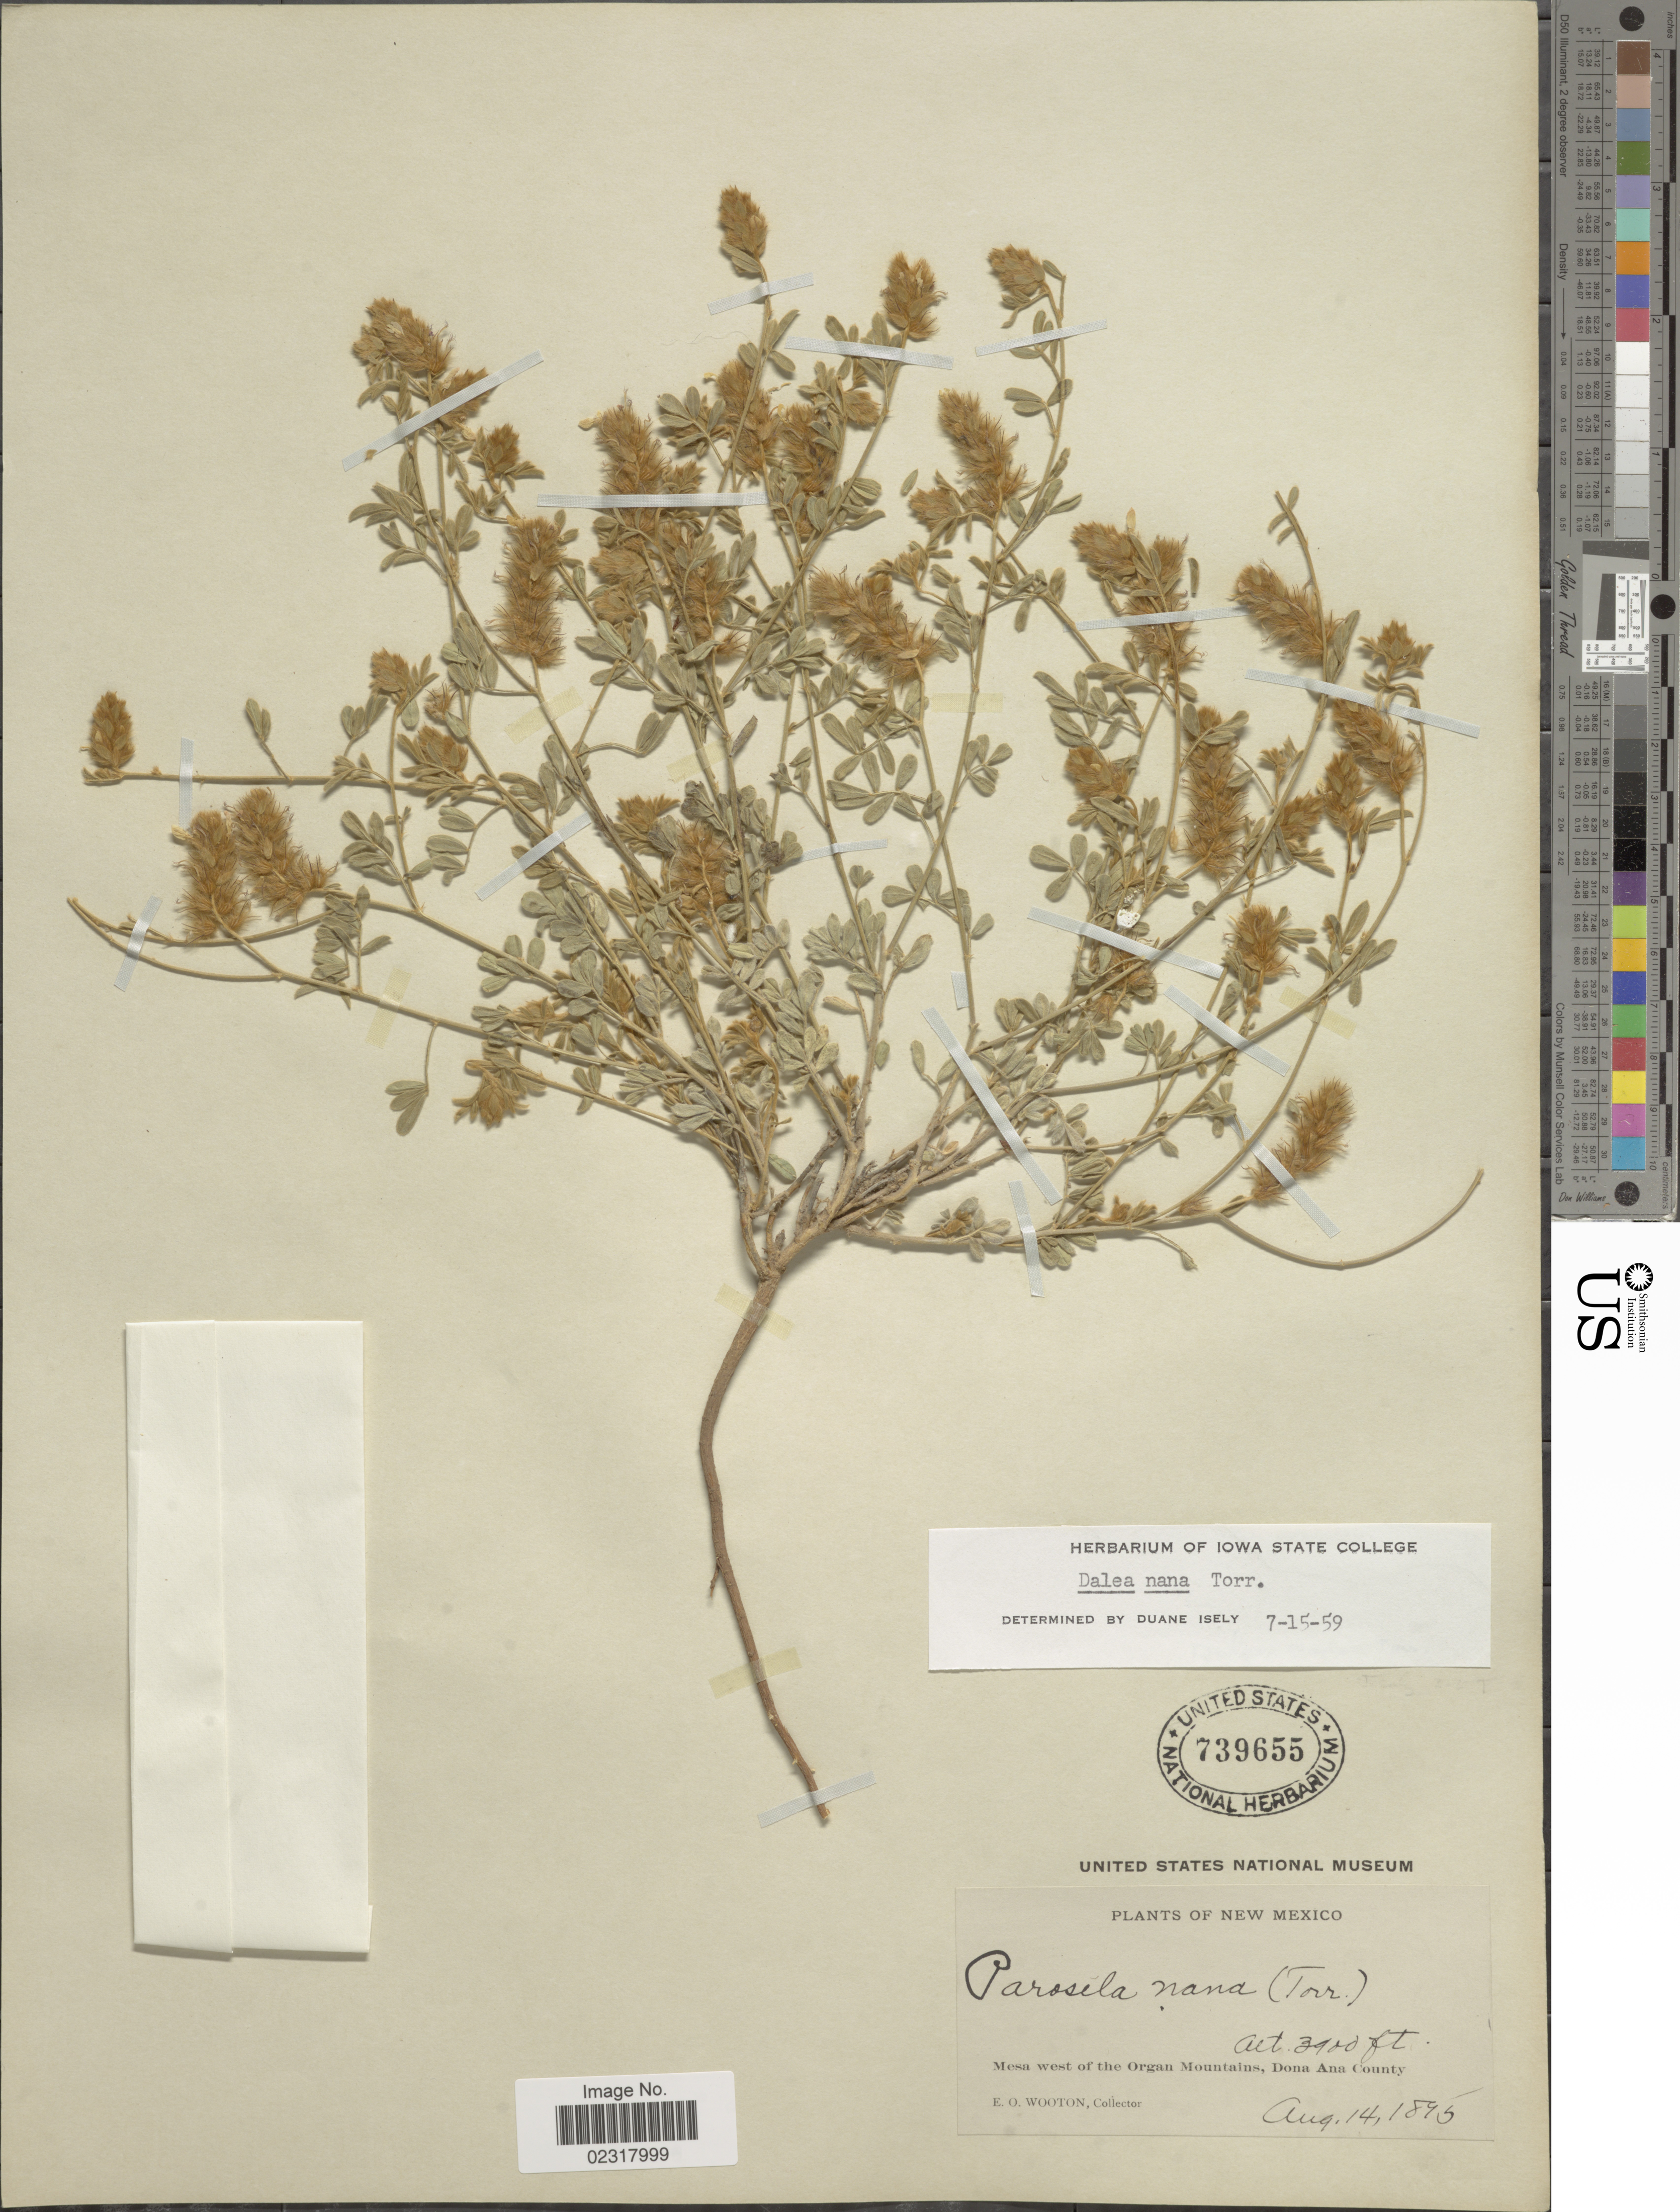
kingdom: Plantae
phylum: Tracheophyta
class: Magnoliopsida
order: Fabales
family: Fabaceae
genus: Dalea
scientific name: Dalea nana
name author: Torr. & A. Gray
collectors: E. O. Wooton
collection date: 1895-08-14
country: United States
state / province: New Mexico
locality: Mesa west of the Organ Mountains, Dona Ana County.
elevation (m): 1189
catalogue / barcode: US 739655